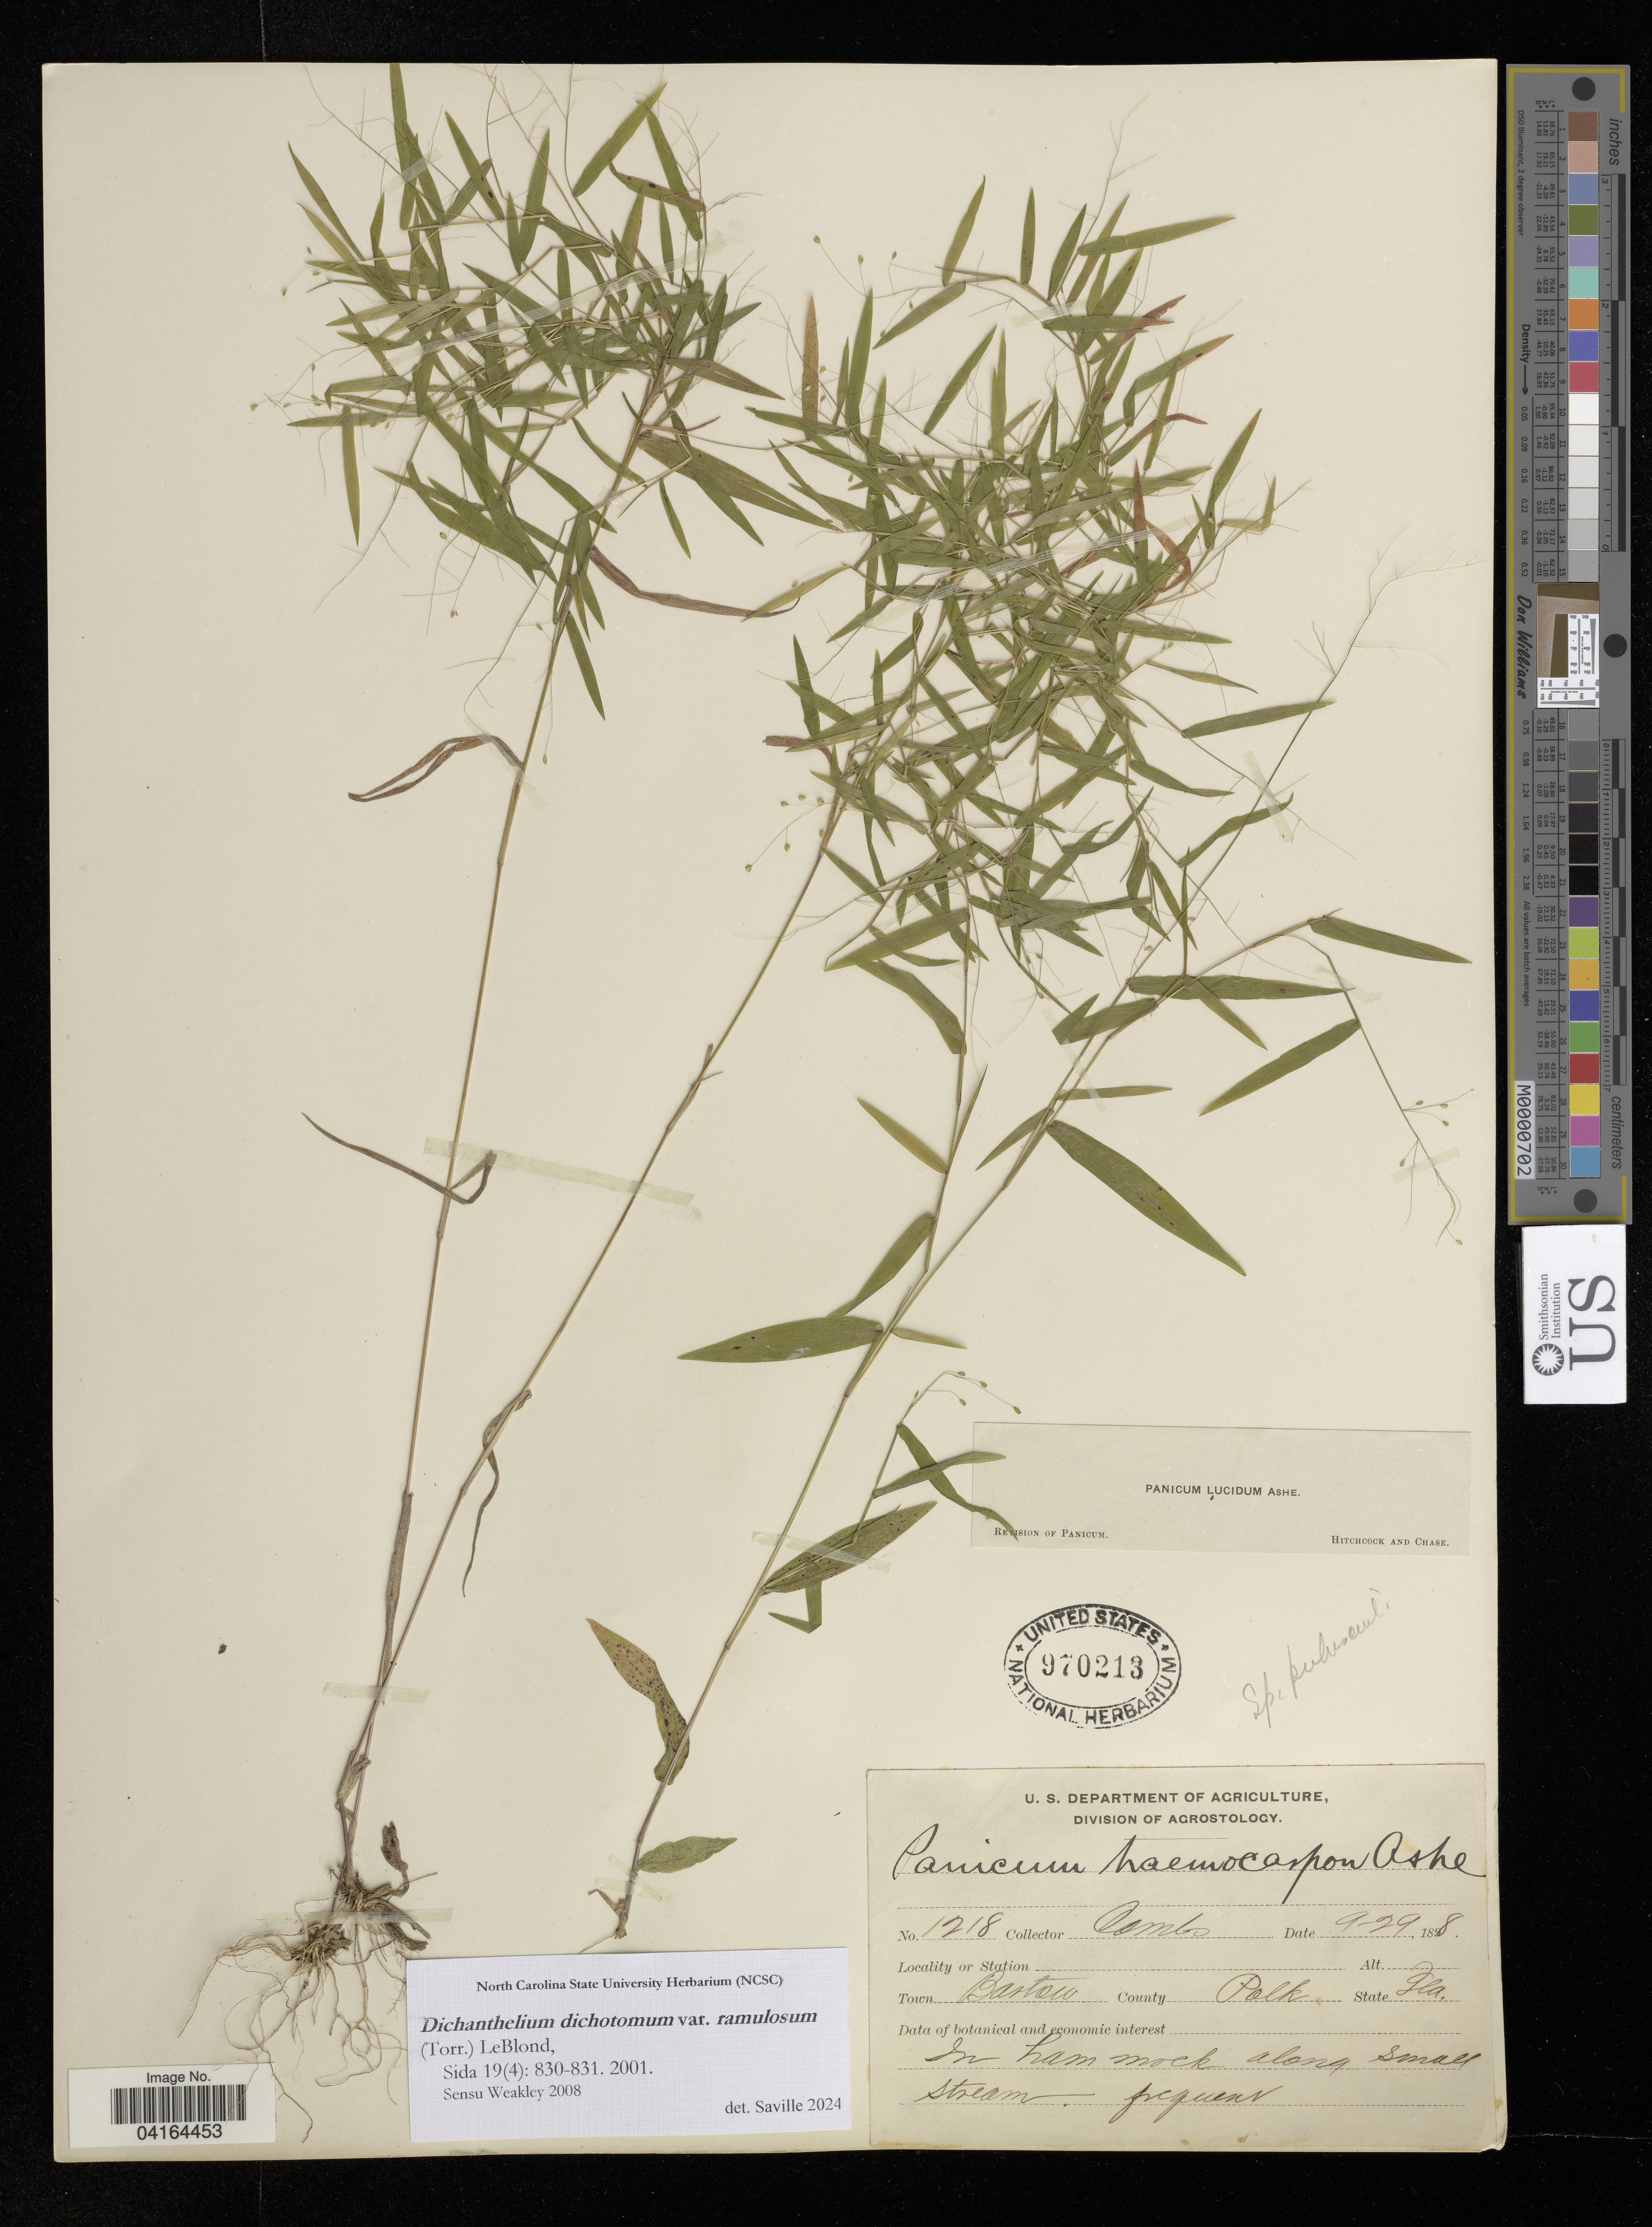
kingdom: Plantae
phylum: Tracheophyta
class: Liliopsida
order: Poales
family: Poaceae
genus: Dichanthelium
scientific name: Dichanthelium dichotomum var. ramulosum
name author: (Torr.) Lelong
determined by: Saville, A. C., (NCSC), North Carolina State University (UNITED STATES)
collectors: Combo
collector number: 1218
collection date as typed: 9-29188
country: Puerto Rico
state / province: Florida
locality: Town Bastou. County Palk. In hammock along small stream.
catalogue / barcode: US 970213